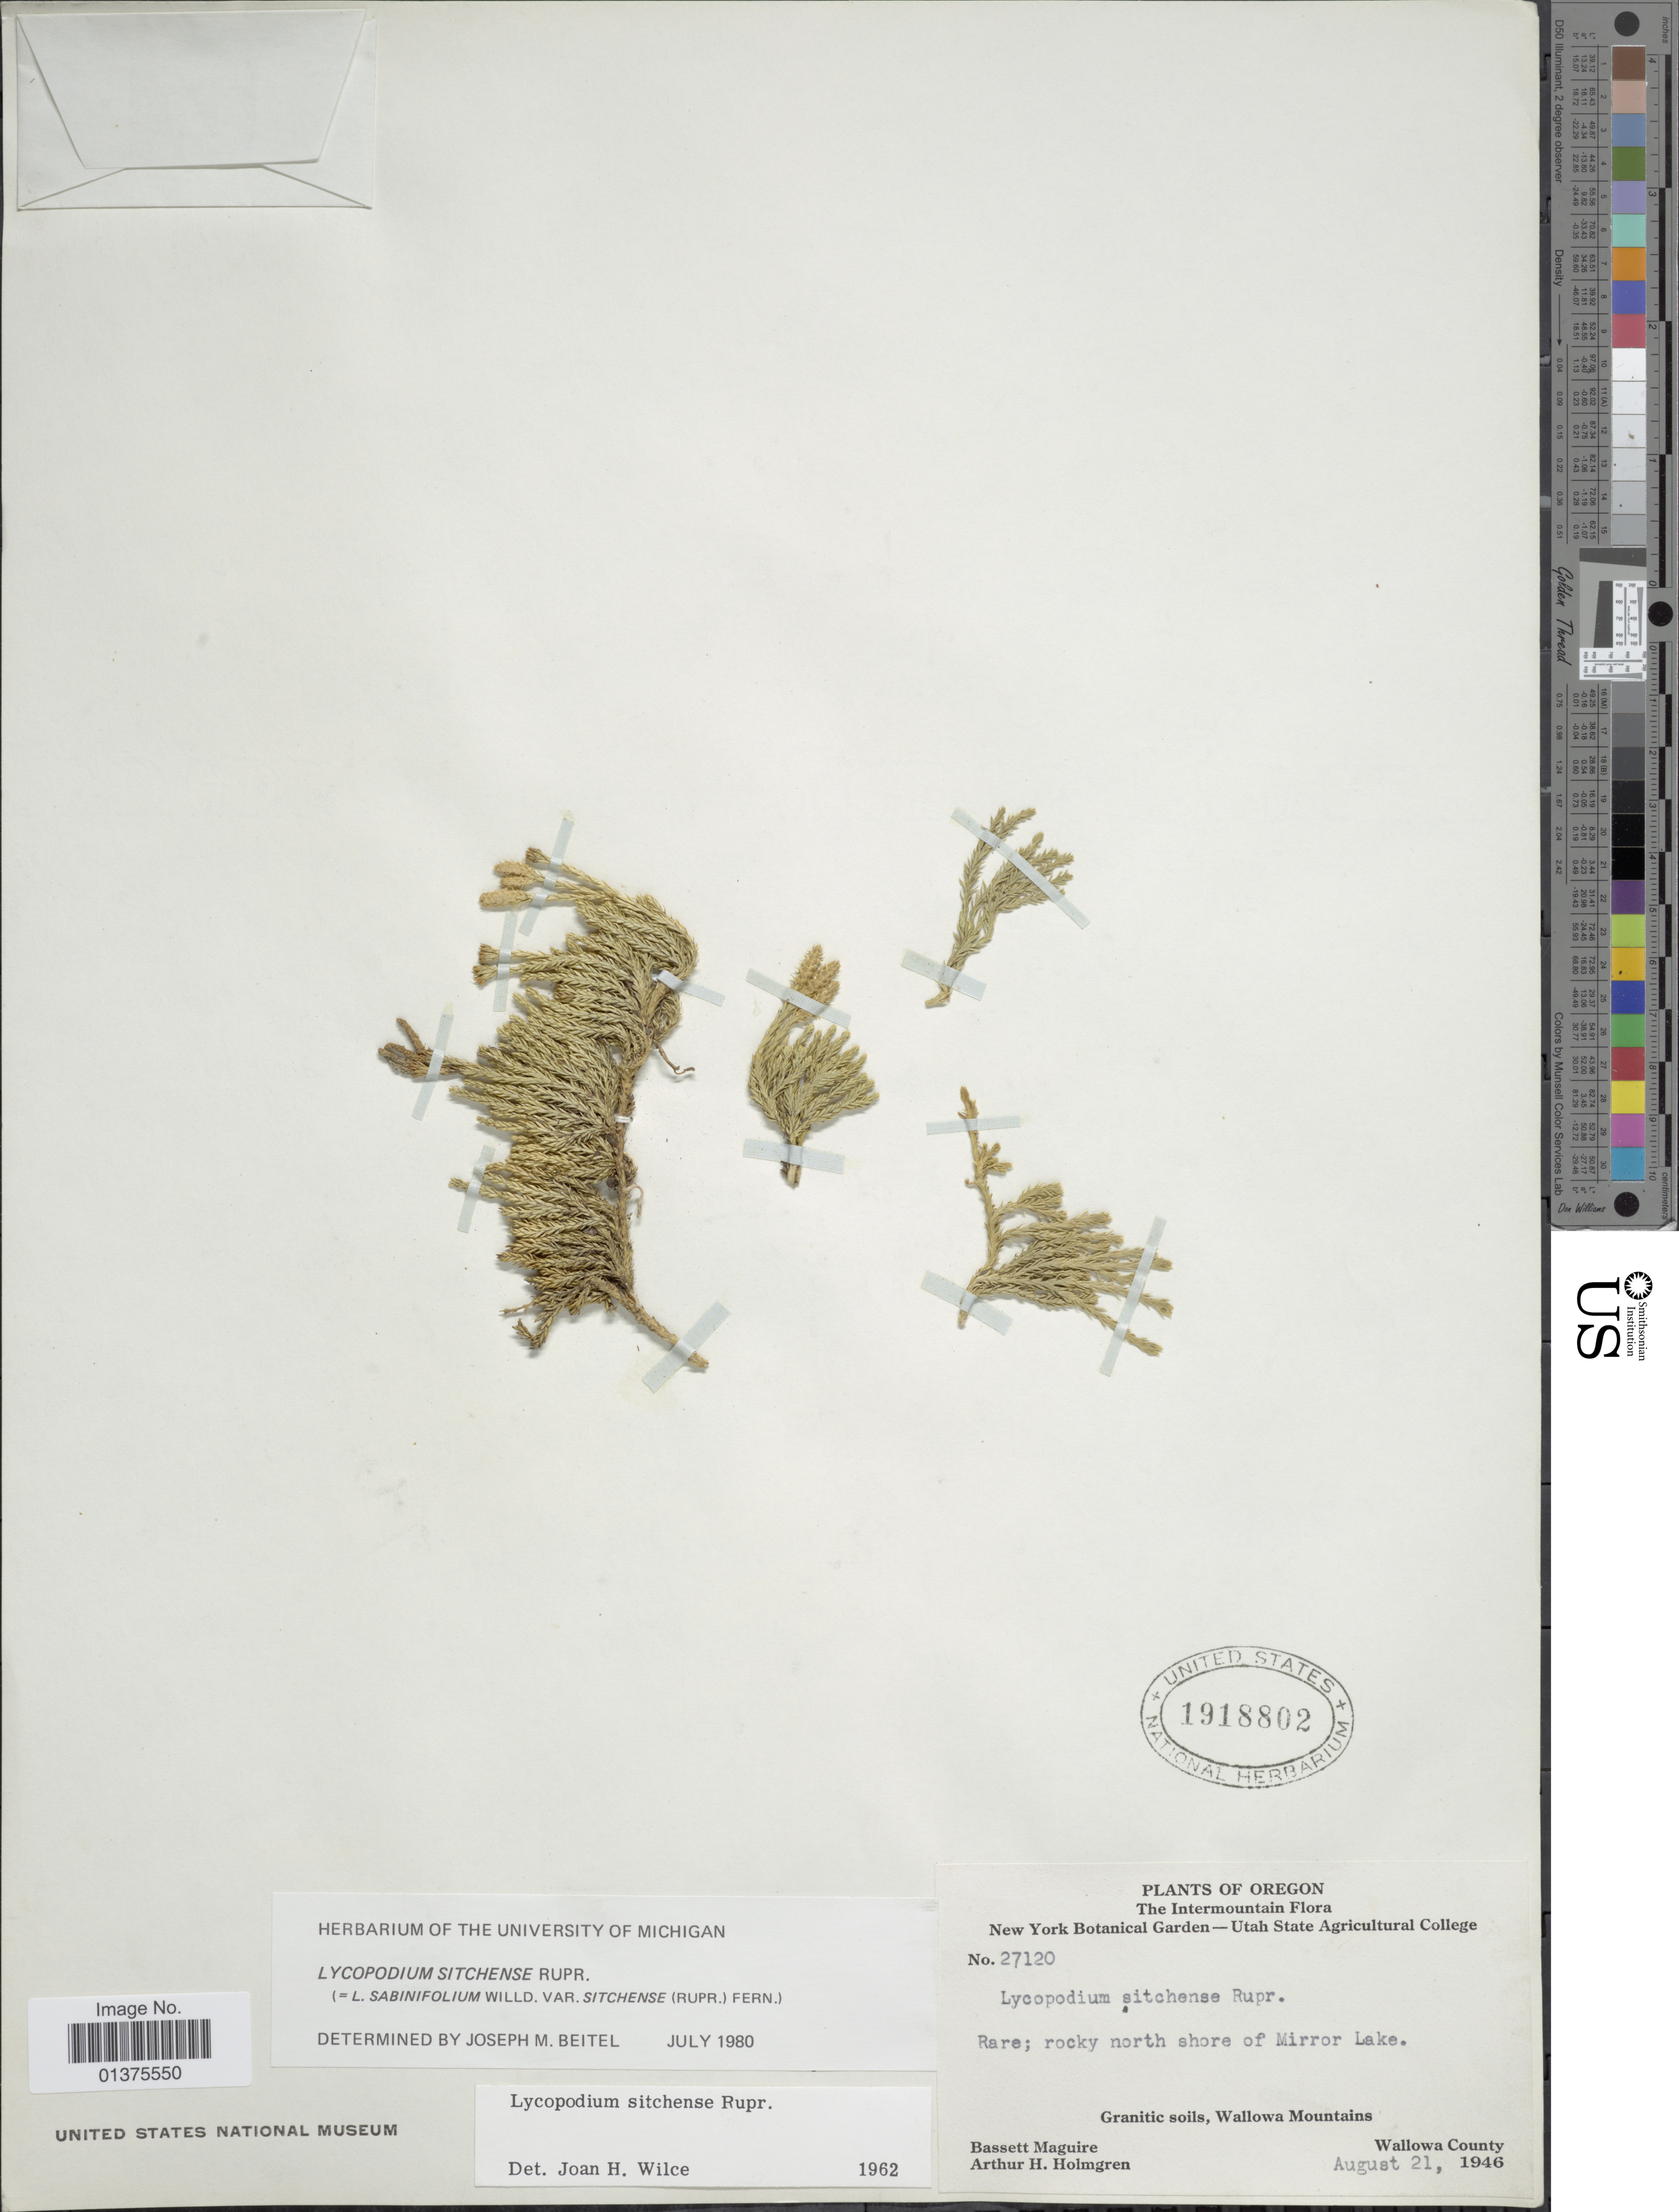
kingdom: Plantae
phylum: Tracheophyta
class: Lycopodiopsida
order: Lycopodiales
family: Lycopodiaceae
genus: Diphasiastrum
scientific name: Diphasiastrum sitchense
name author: (Rupr.) Holub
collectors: B. Maguire & A. H. Holmgren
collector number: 27120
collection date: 1946-08-21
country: United States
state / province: Oregon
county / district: Wallowa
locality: Rare; rocky north shore of Mirror Lake, Granatic soils, Wallowa Mountains, Wallowa County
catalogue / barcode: US 1918802